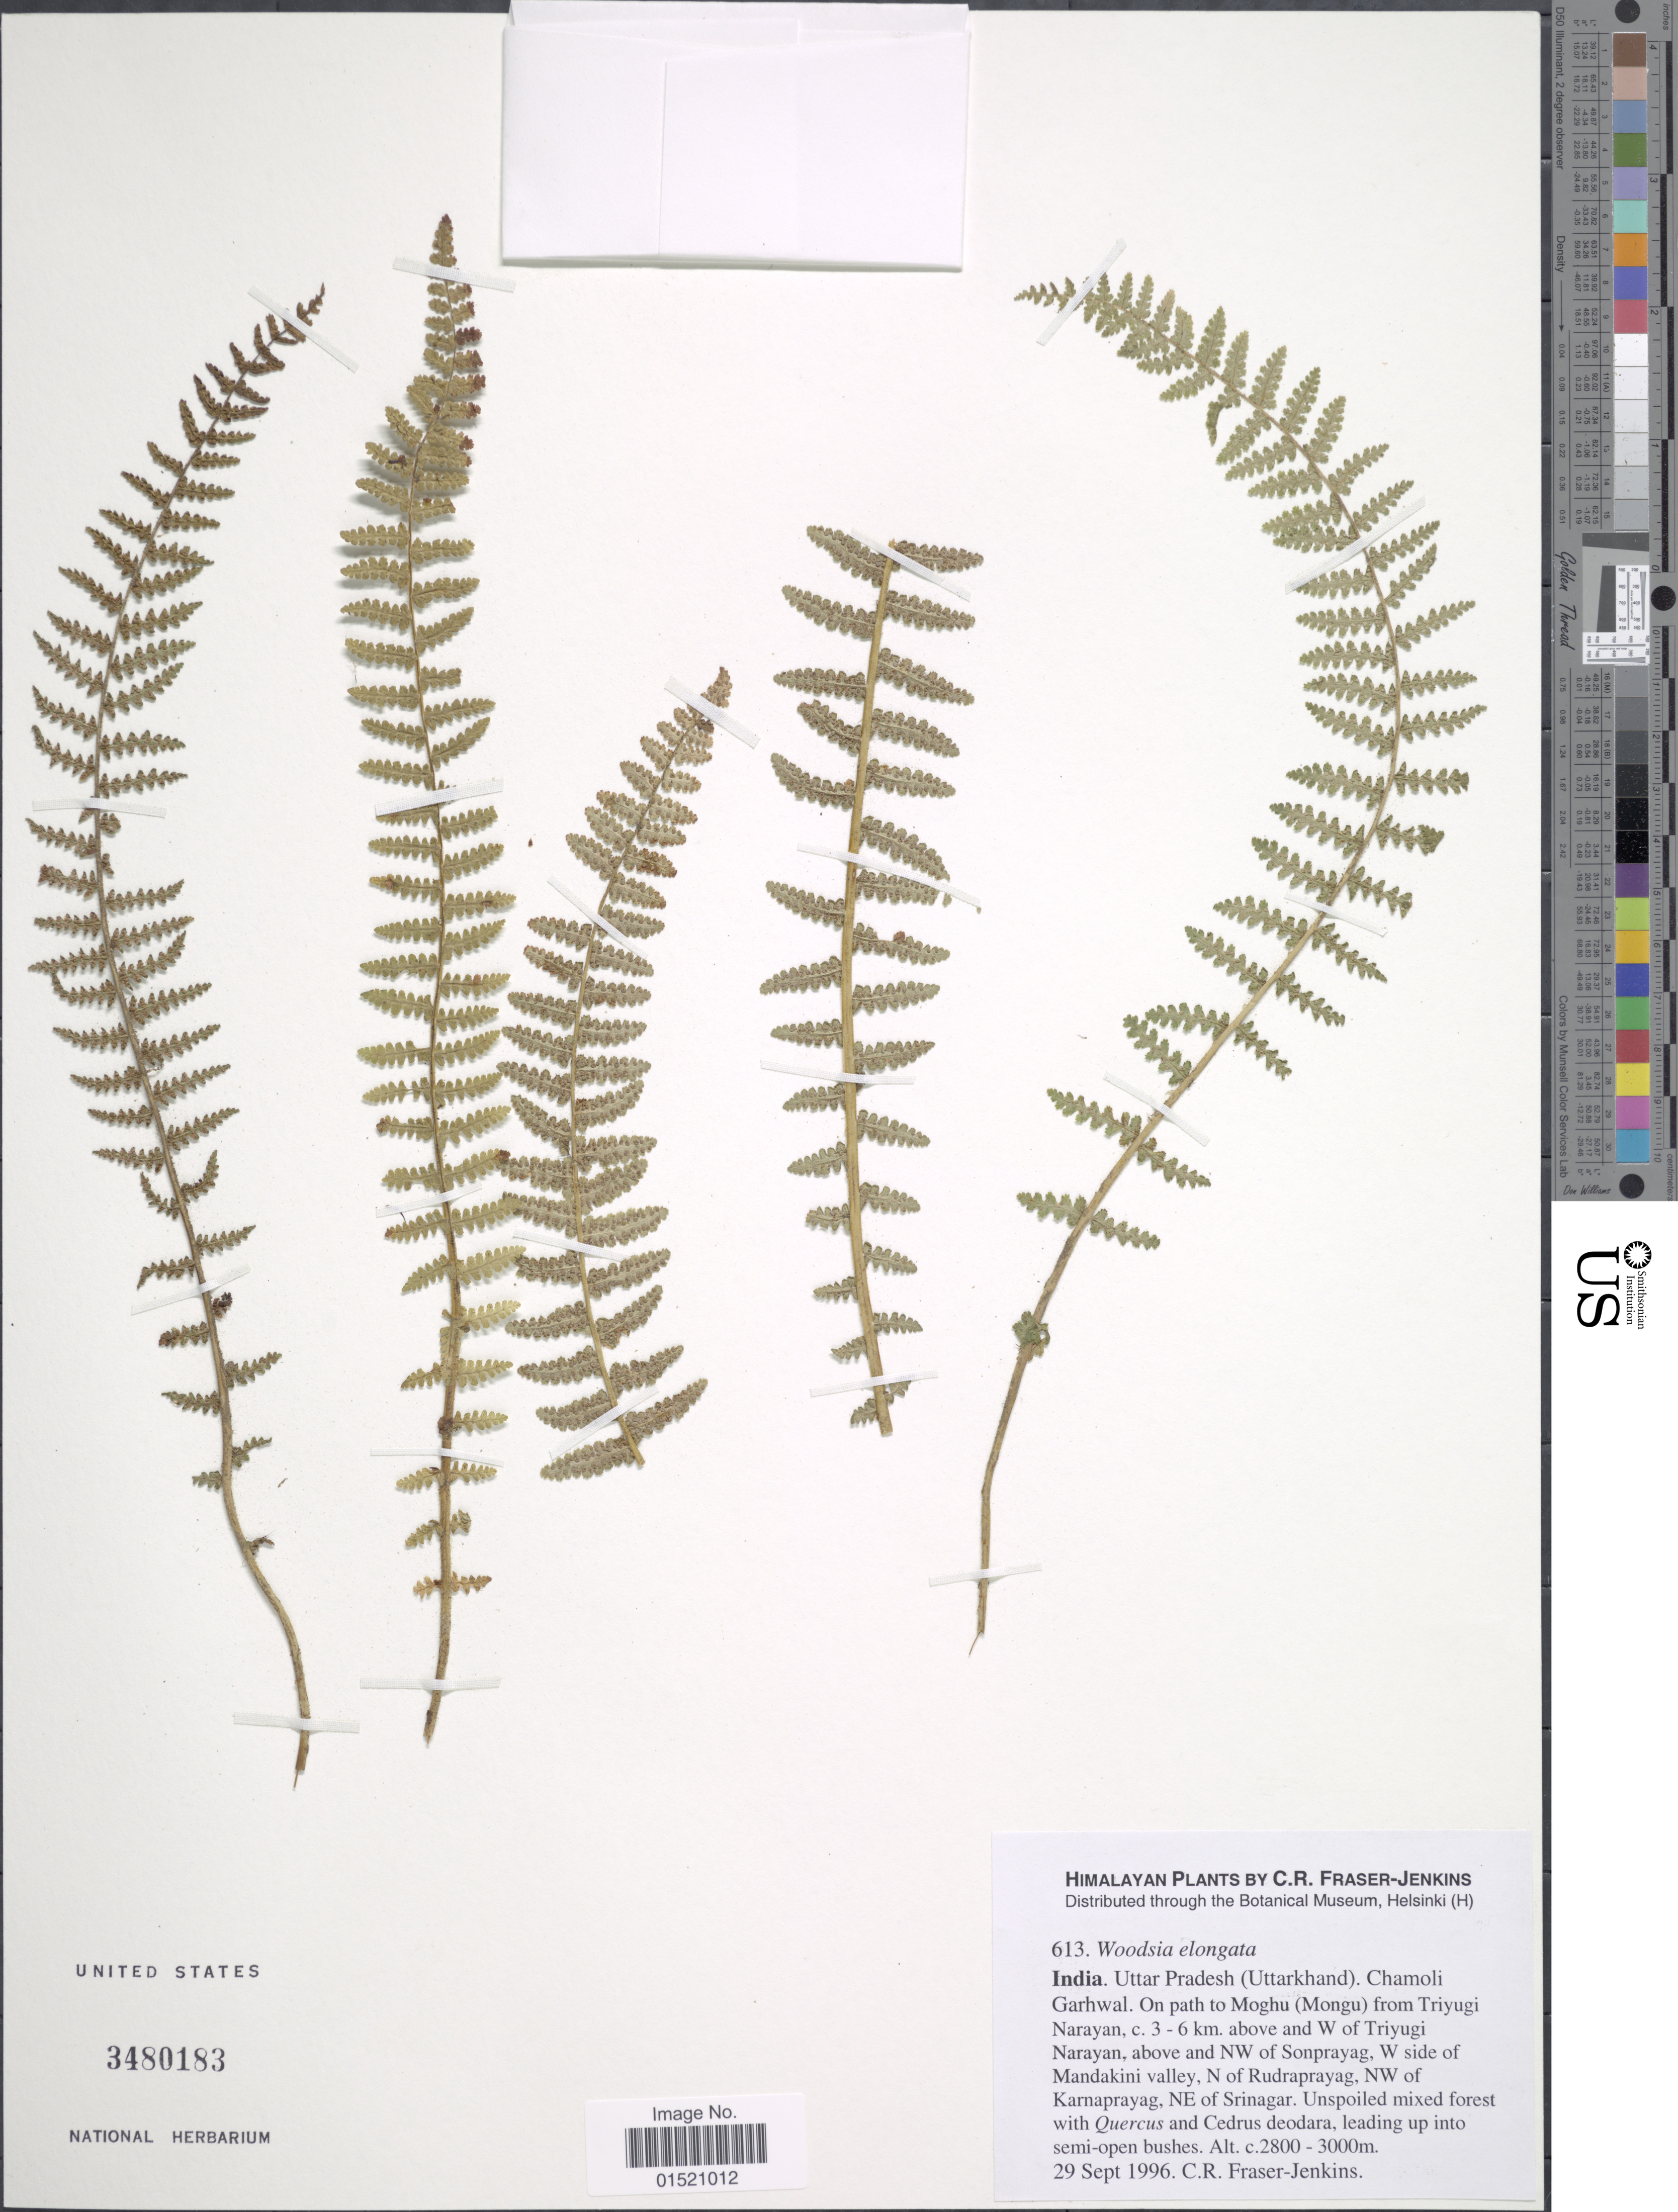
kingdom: Plantae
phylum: Tracheophyta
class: Polypodiopsida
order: Polypodiales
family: Woodsiaceae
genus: Woodsia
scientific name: Woodsia elongata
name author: Hook.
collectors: C. R. Fraser-Jenkins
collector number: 613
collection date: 1996-09-29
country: India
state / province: Uttar Pradesh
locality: (Uttarkhand). Chamoli Garhwal. On path to Moghu (Mongu) from Triyugi Narayan, c. 3-6 km. above and W of triyugi Narayan, above and NW of Sonprayag, W side of Mandakini valley, N of Rudraprayag, NW of Karnaprayag, NE of Srinagar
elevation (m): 2800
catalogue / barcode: US 3480183